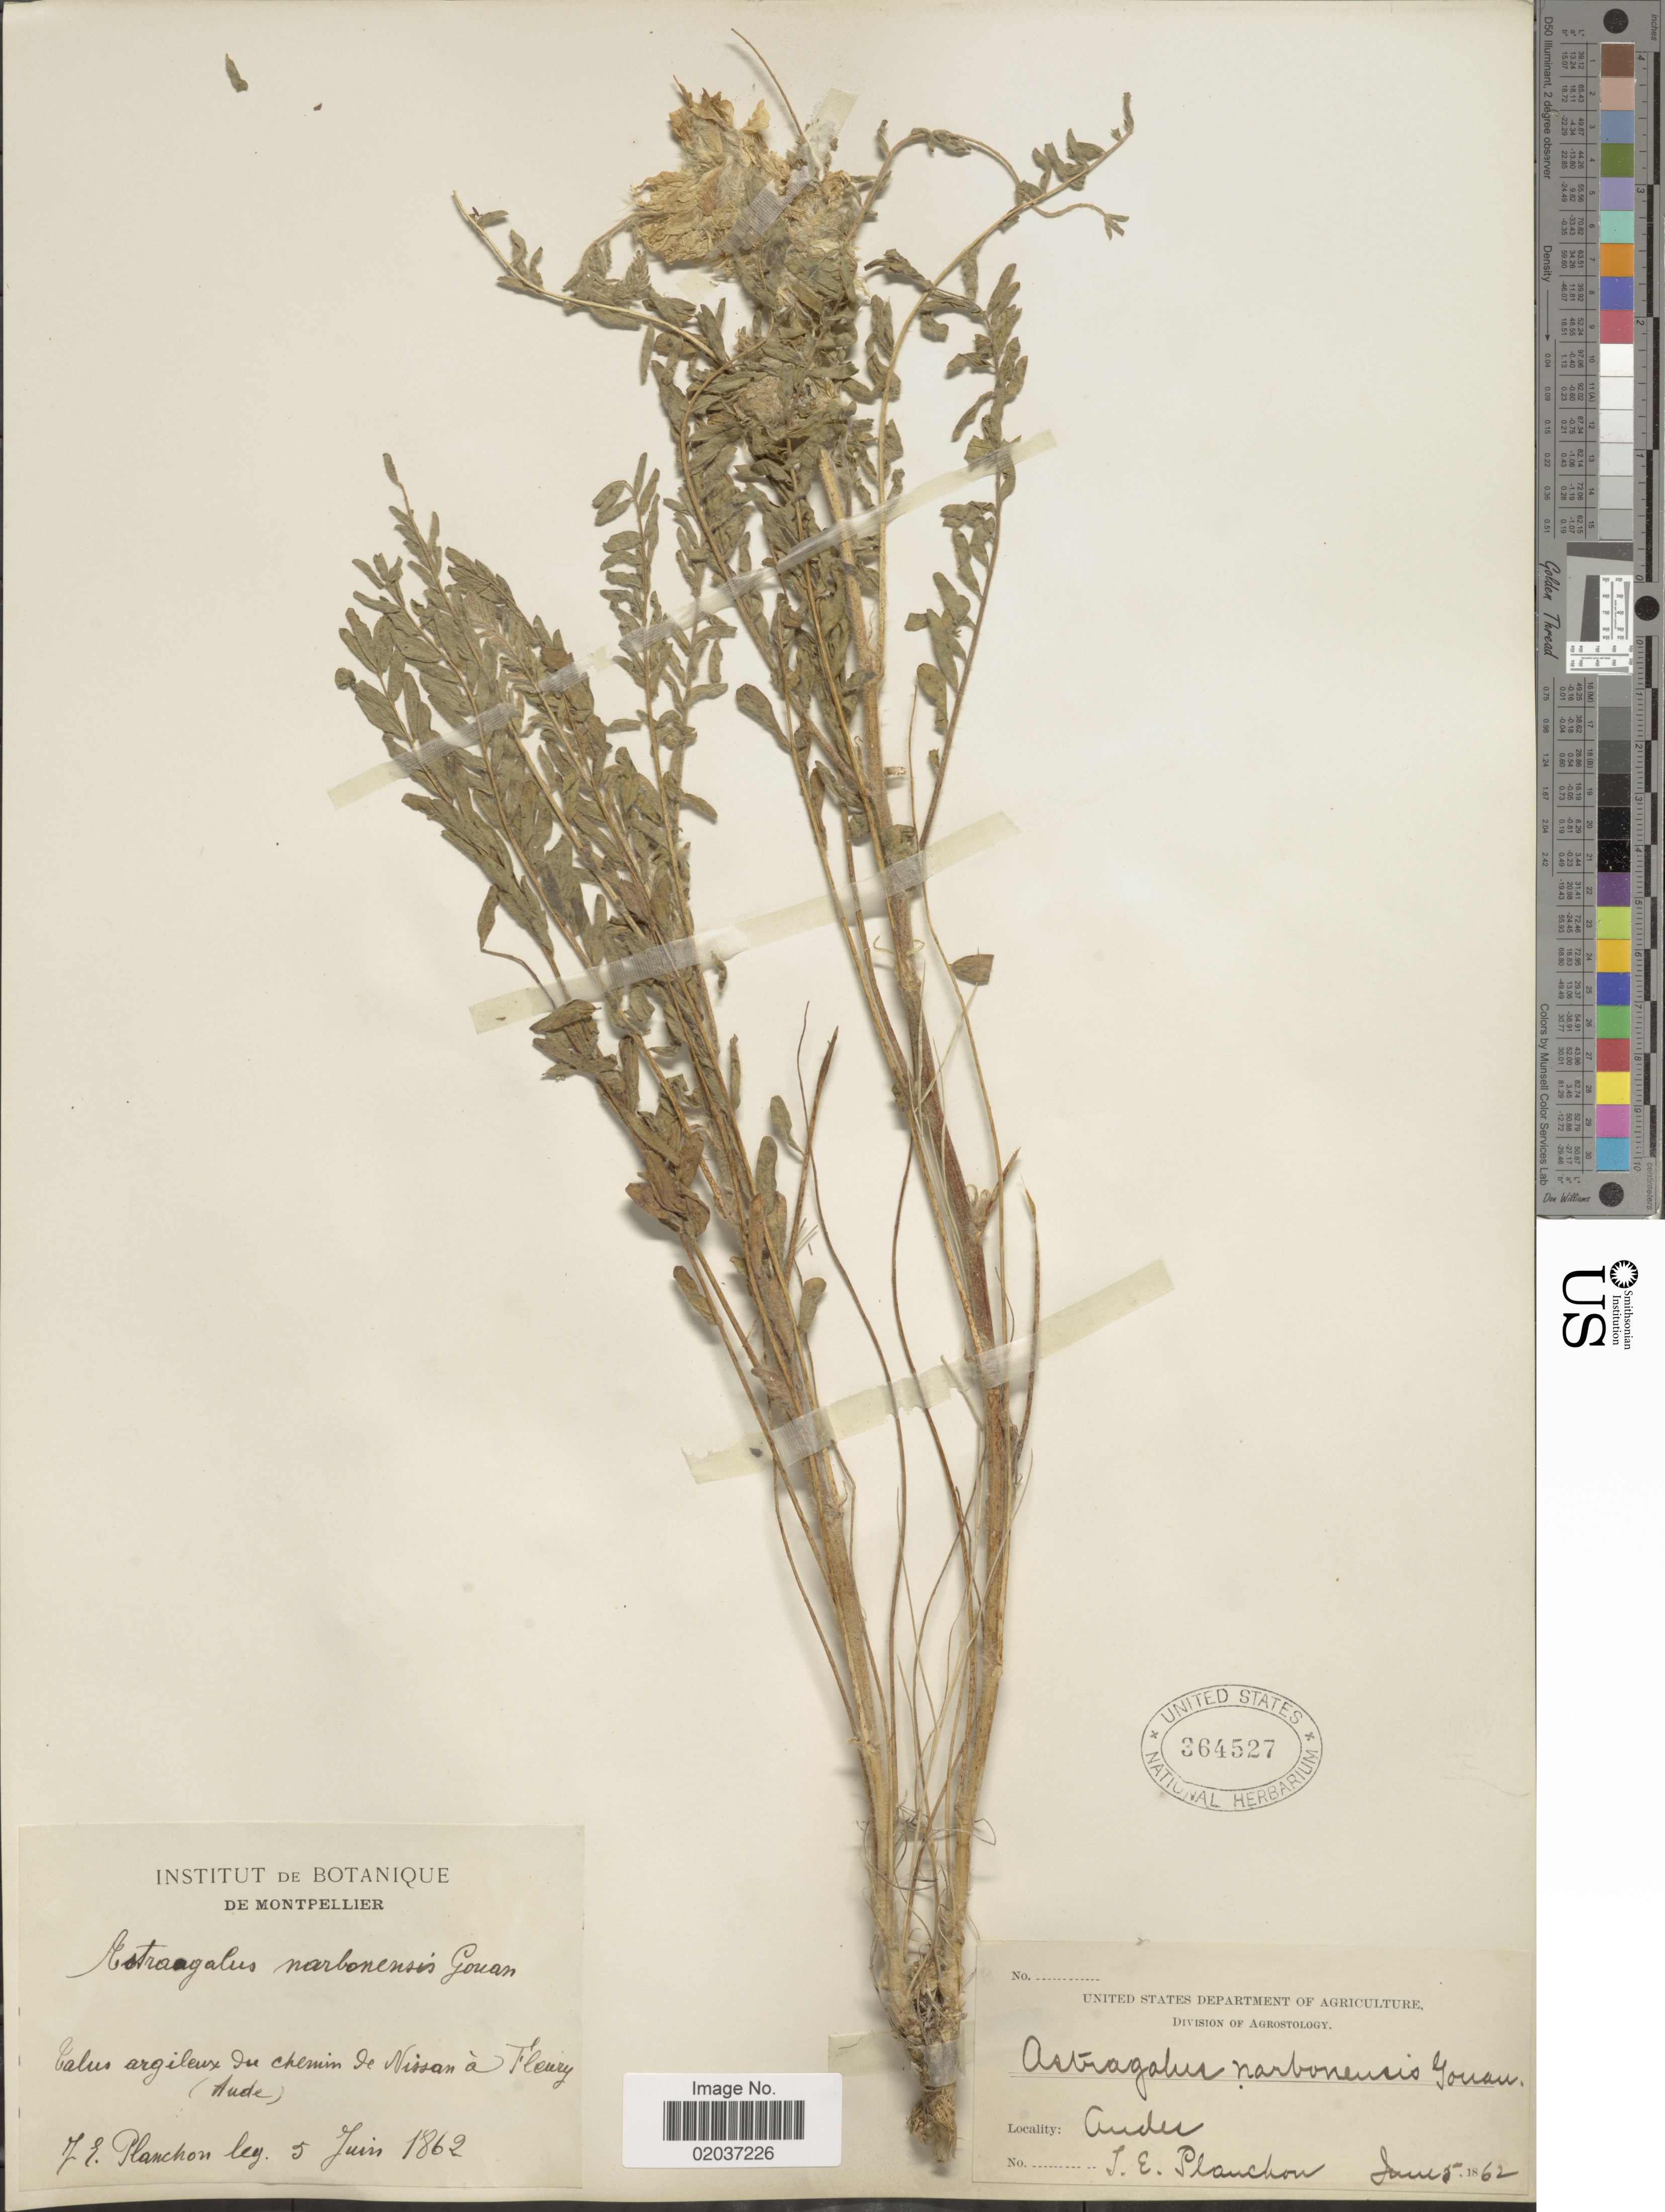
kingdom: Plantae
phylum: Tracheophyta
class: Magnoliopsida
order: Fabales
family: Fabaceae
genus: Astragalus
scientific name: Astragalus narbonensis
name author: Gouan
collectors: J. E. Planchon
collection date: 1862-06-05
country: France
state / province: Occitanie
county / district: Aude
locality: Talus argileux du Chemin de Nissan a Fleury [interpreted] (Aude [interpreted]).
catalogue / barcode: US 364527